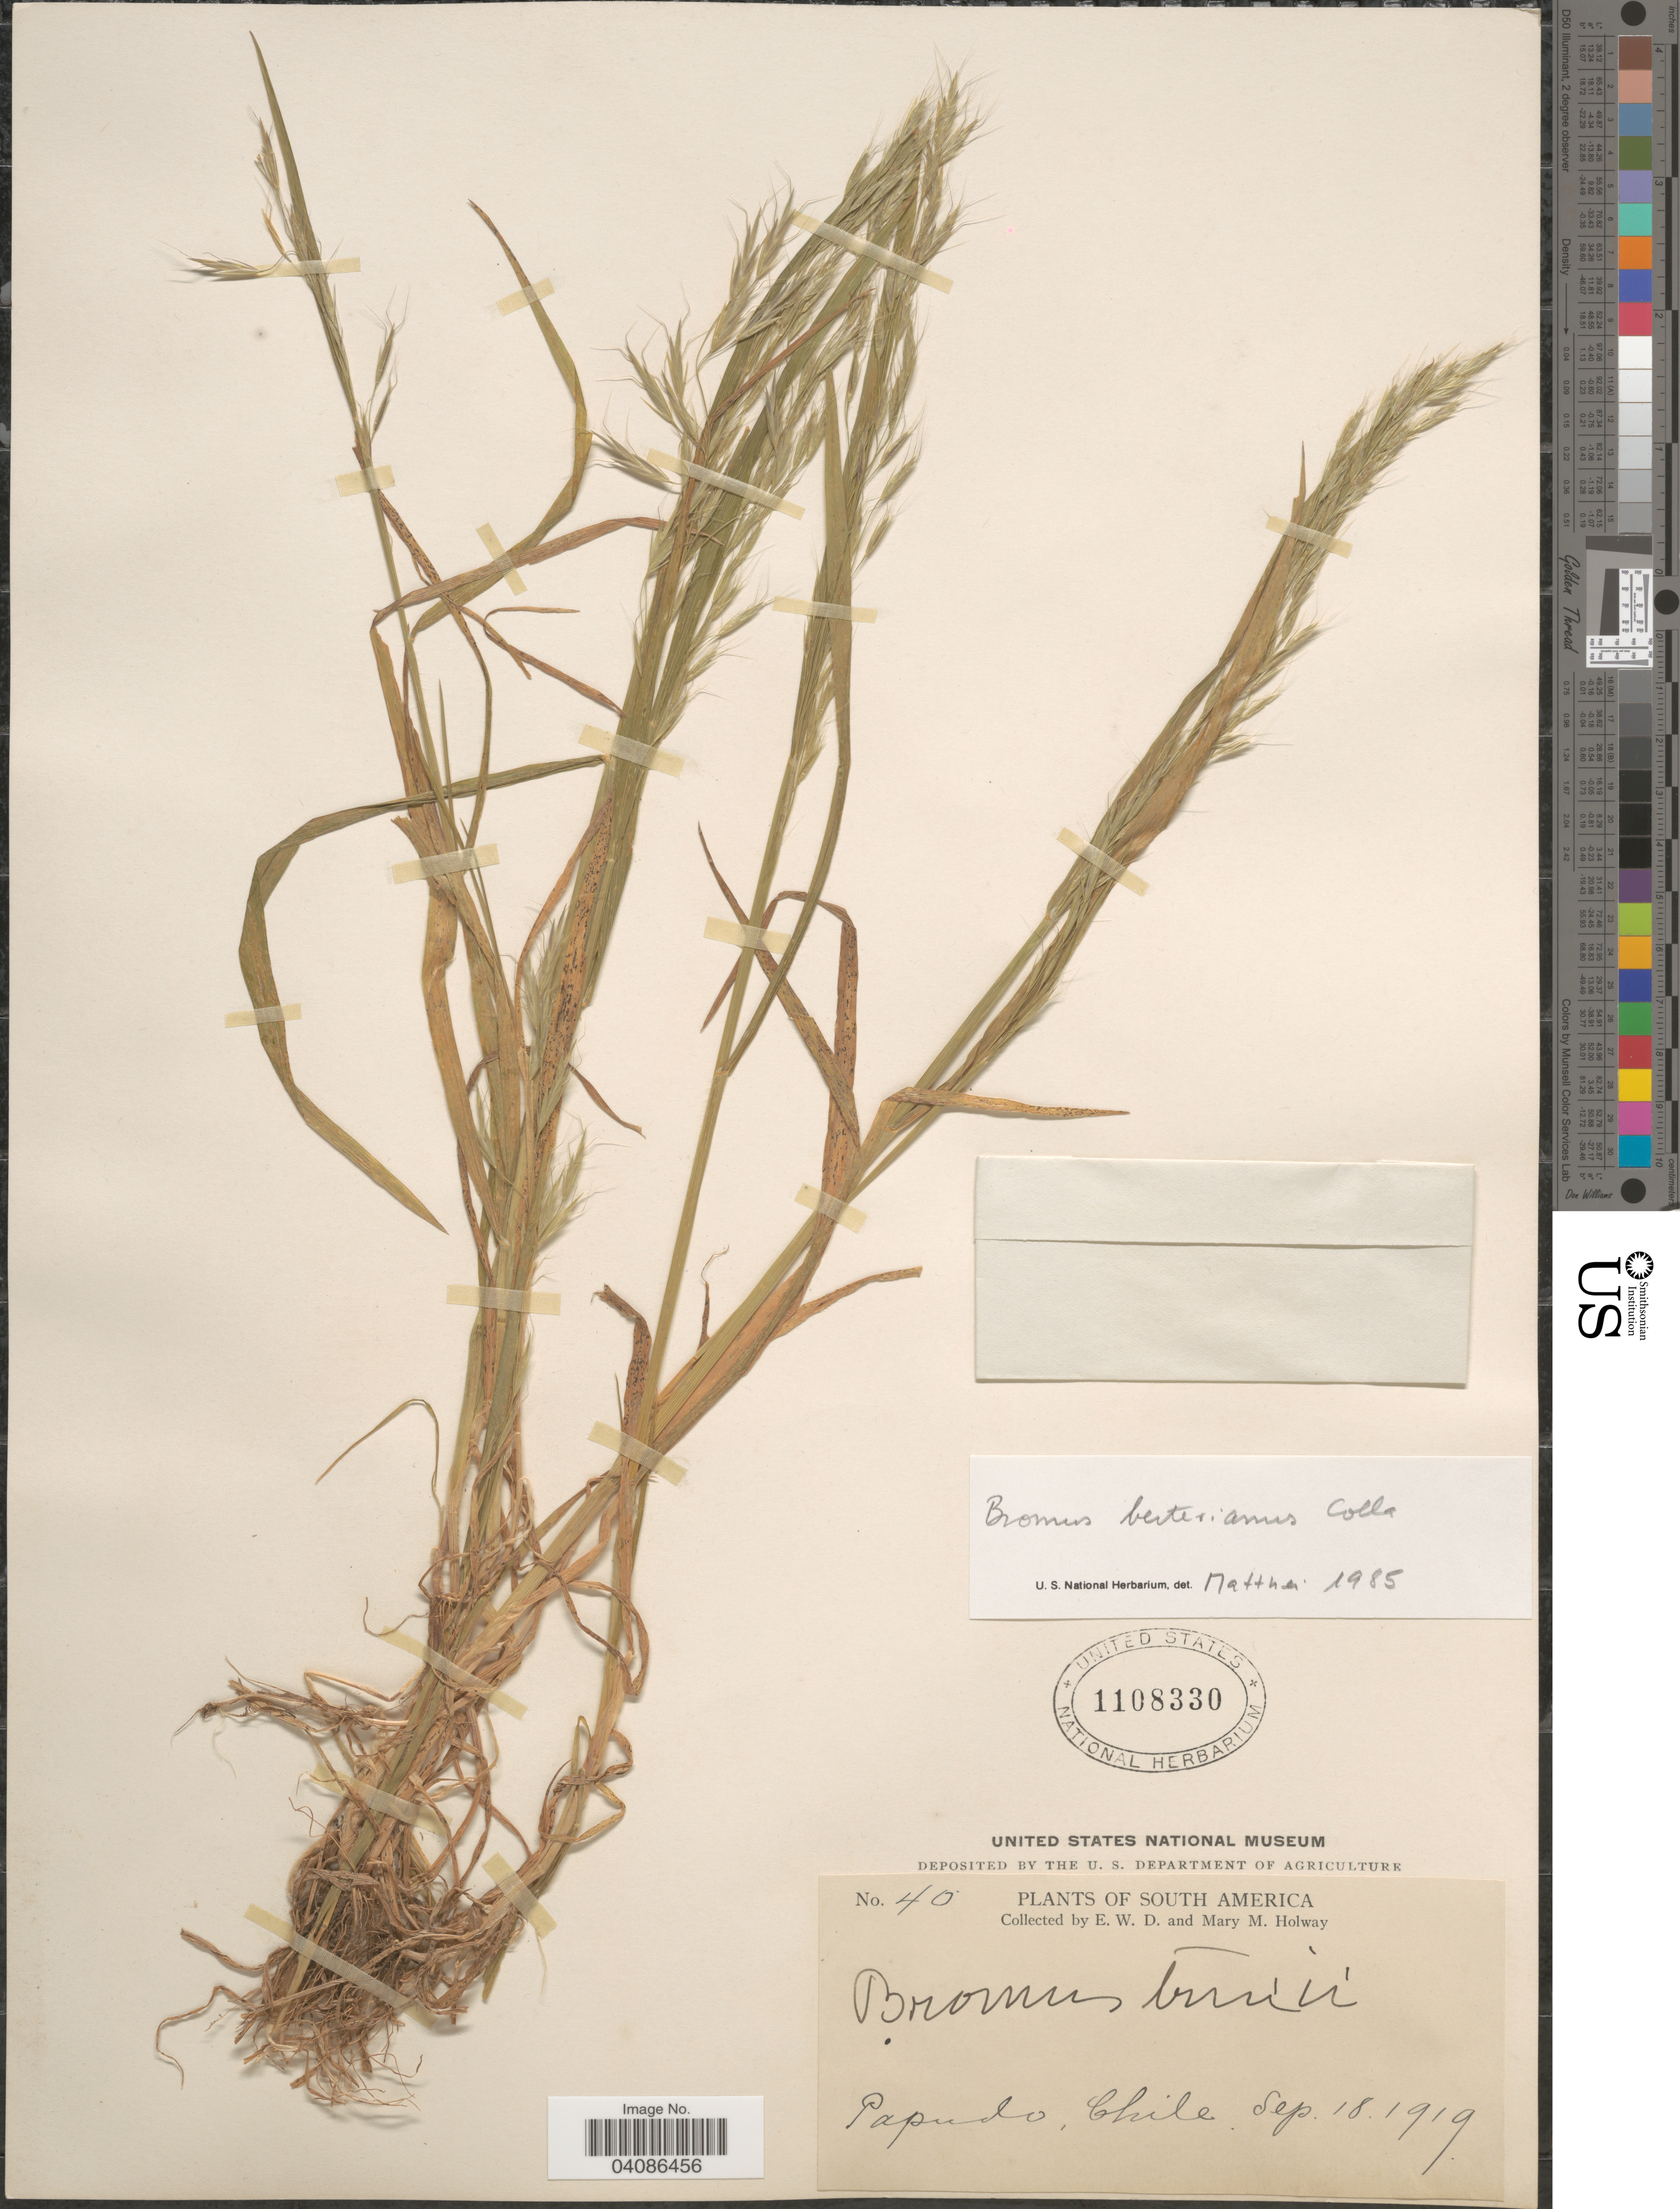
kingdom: Plantae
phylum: Tracheophyta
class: Liliopsida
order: Poales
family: Poaceae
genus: Bromus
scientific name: Bromus berteroanus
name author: Colla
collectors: E. W. D. Holway & M. M. Holway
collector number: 40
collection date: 1919-09-18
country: Chile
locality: Papudo.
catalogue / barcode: US 1108330